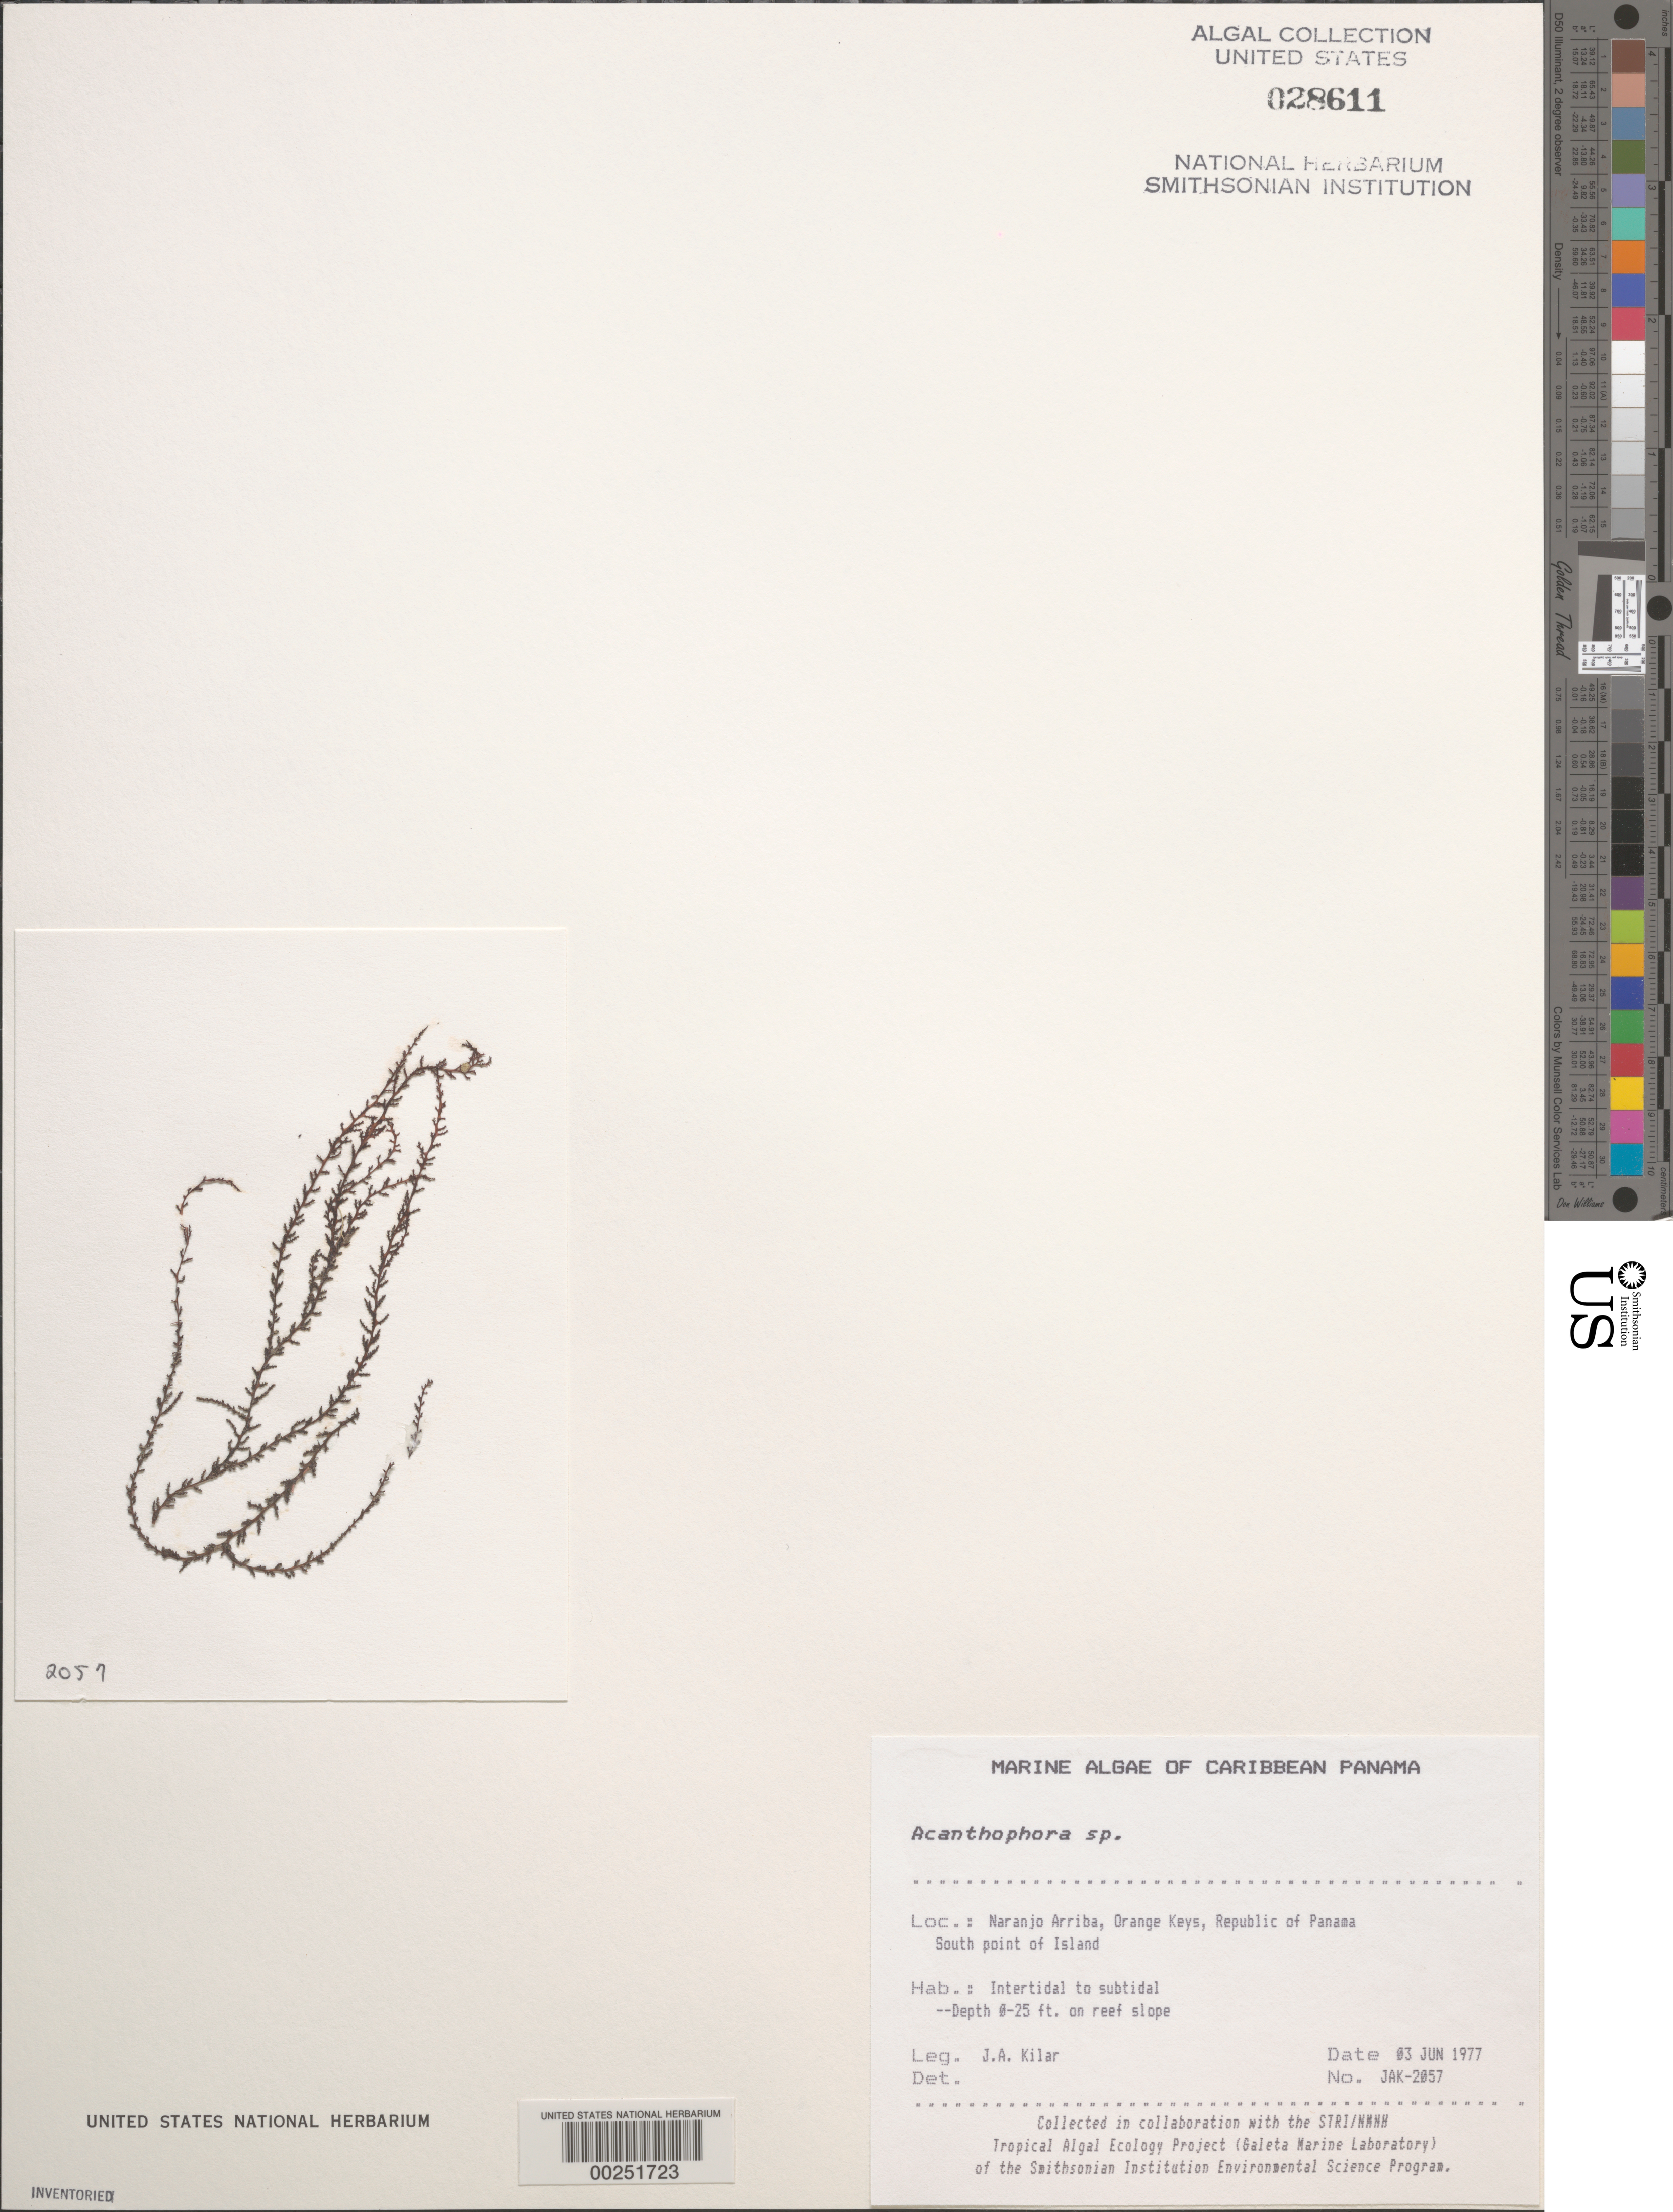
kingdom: Plantae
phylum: Rhodophyta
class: Florideophyceae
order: Ceramiales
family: Rhodomelaceae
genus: Acanthophora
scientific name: Acanthophora sp.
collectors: J. A. Kilar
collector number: JAK-2057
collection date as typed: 03 Jun 1977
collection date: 1977-06-03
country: Panama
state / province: Colón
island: Naranjo Arriba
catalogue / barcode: US 28611